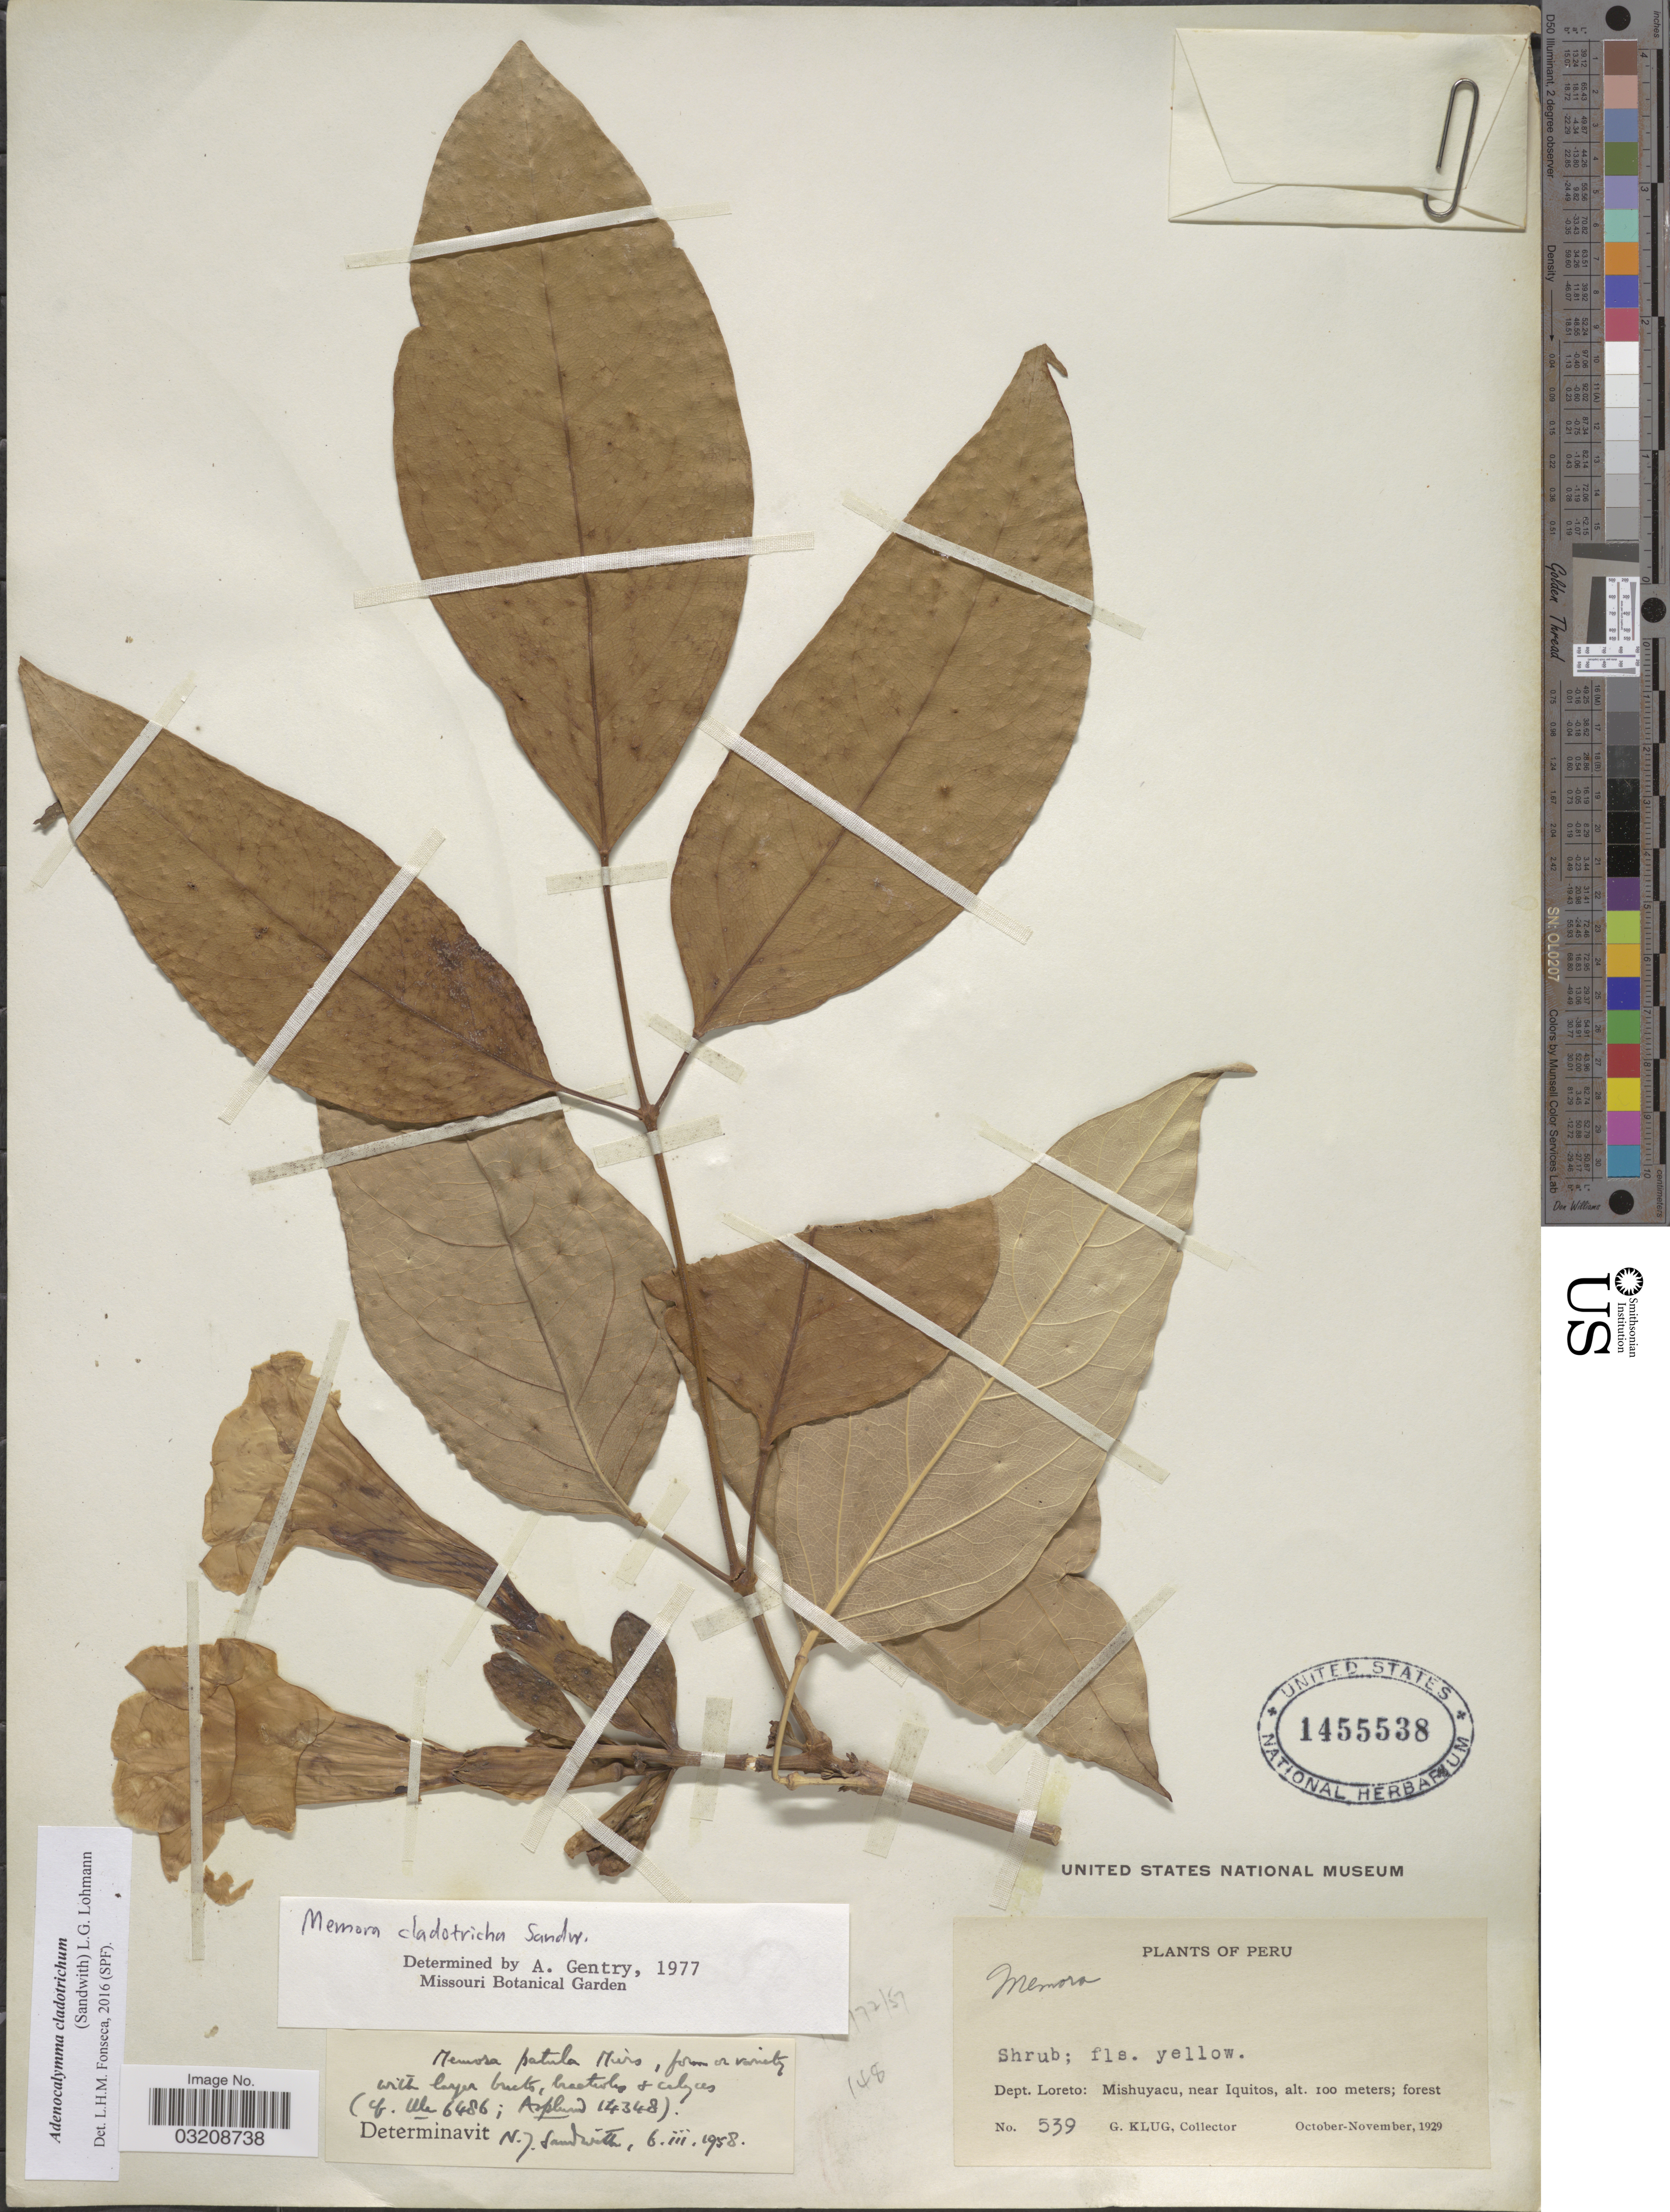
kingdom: Plantae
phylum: Tracheophyta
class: Magnoliopsida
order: Lamiales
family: Bignoniaceae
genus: Adenocalymma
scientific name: Adenocalymma cladotrichum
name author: (Sandwith) L.G. Lohmann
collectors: G. Klug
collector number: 539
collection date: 1929-10/1929-11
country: Peru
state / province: Loreto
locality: Dept. Loreto: Mishuyacu, near Iquitos.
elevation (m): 100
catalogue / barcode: US 1455538